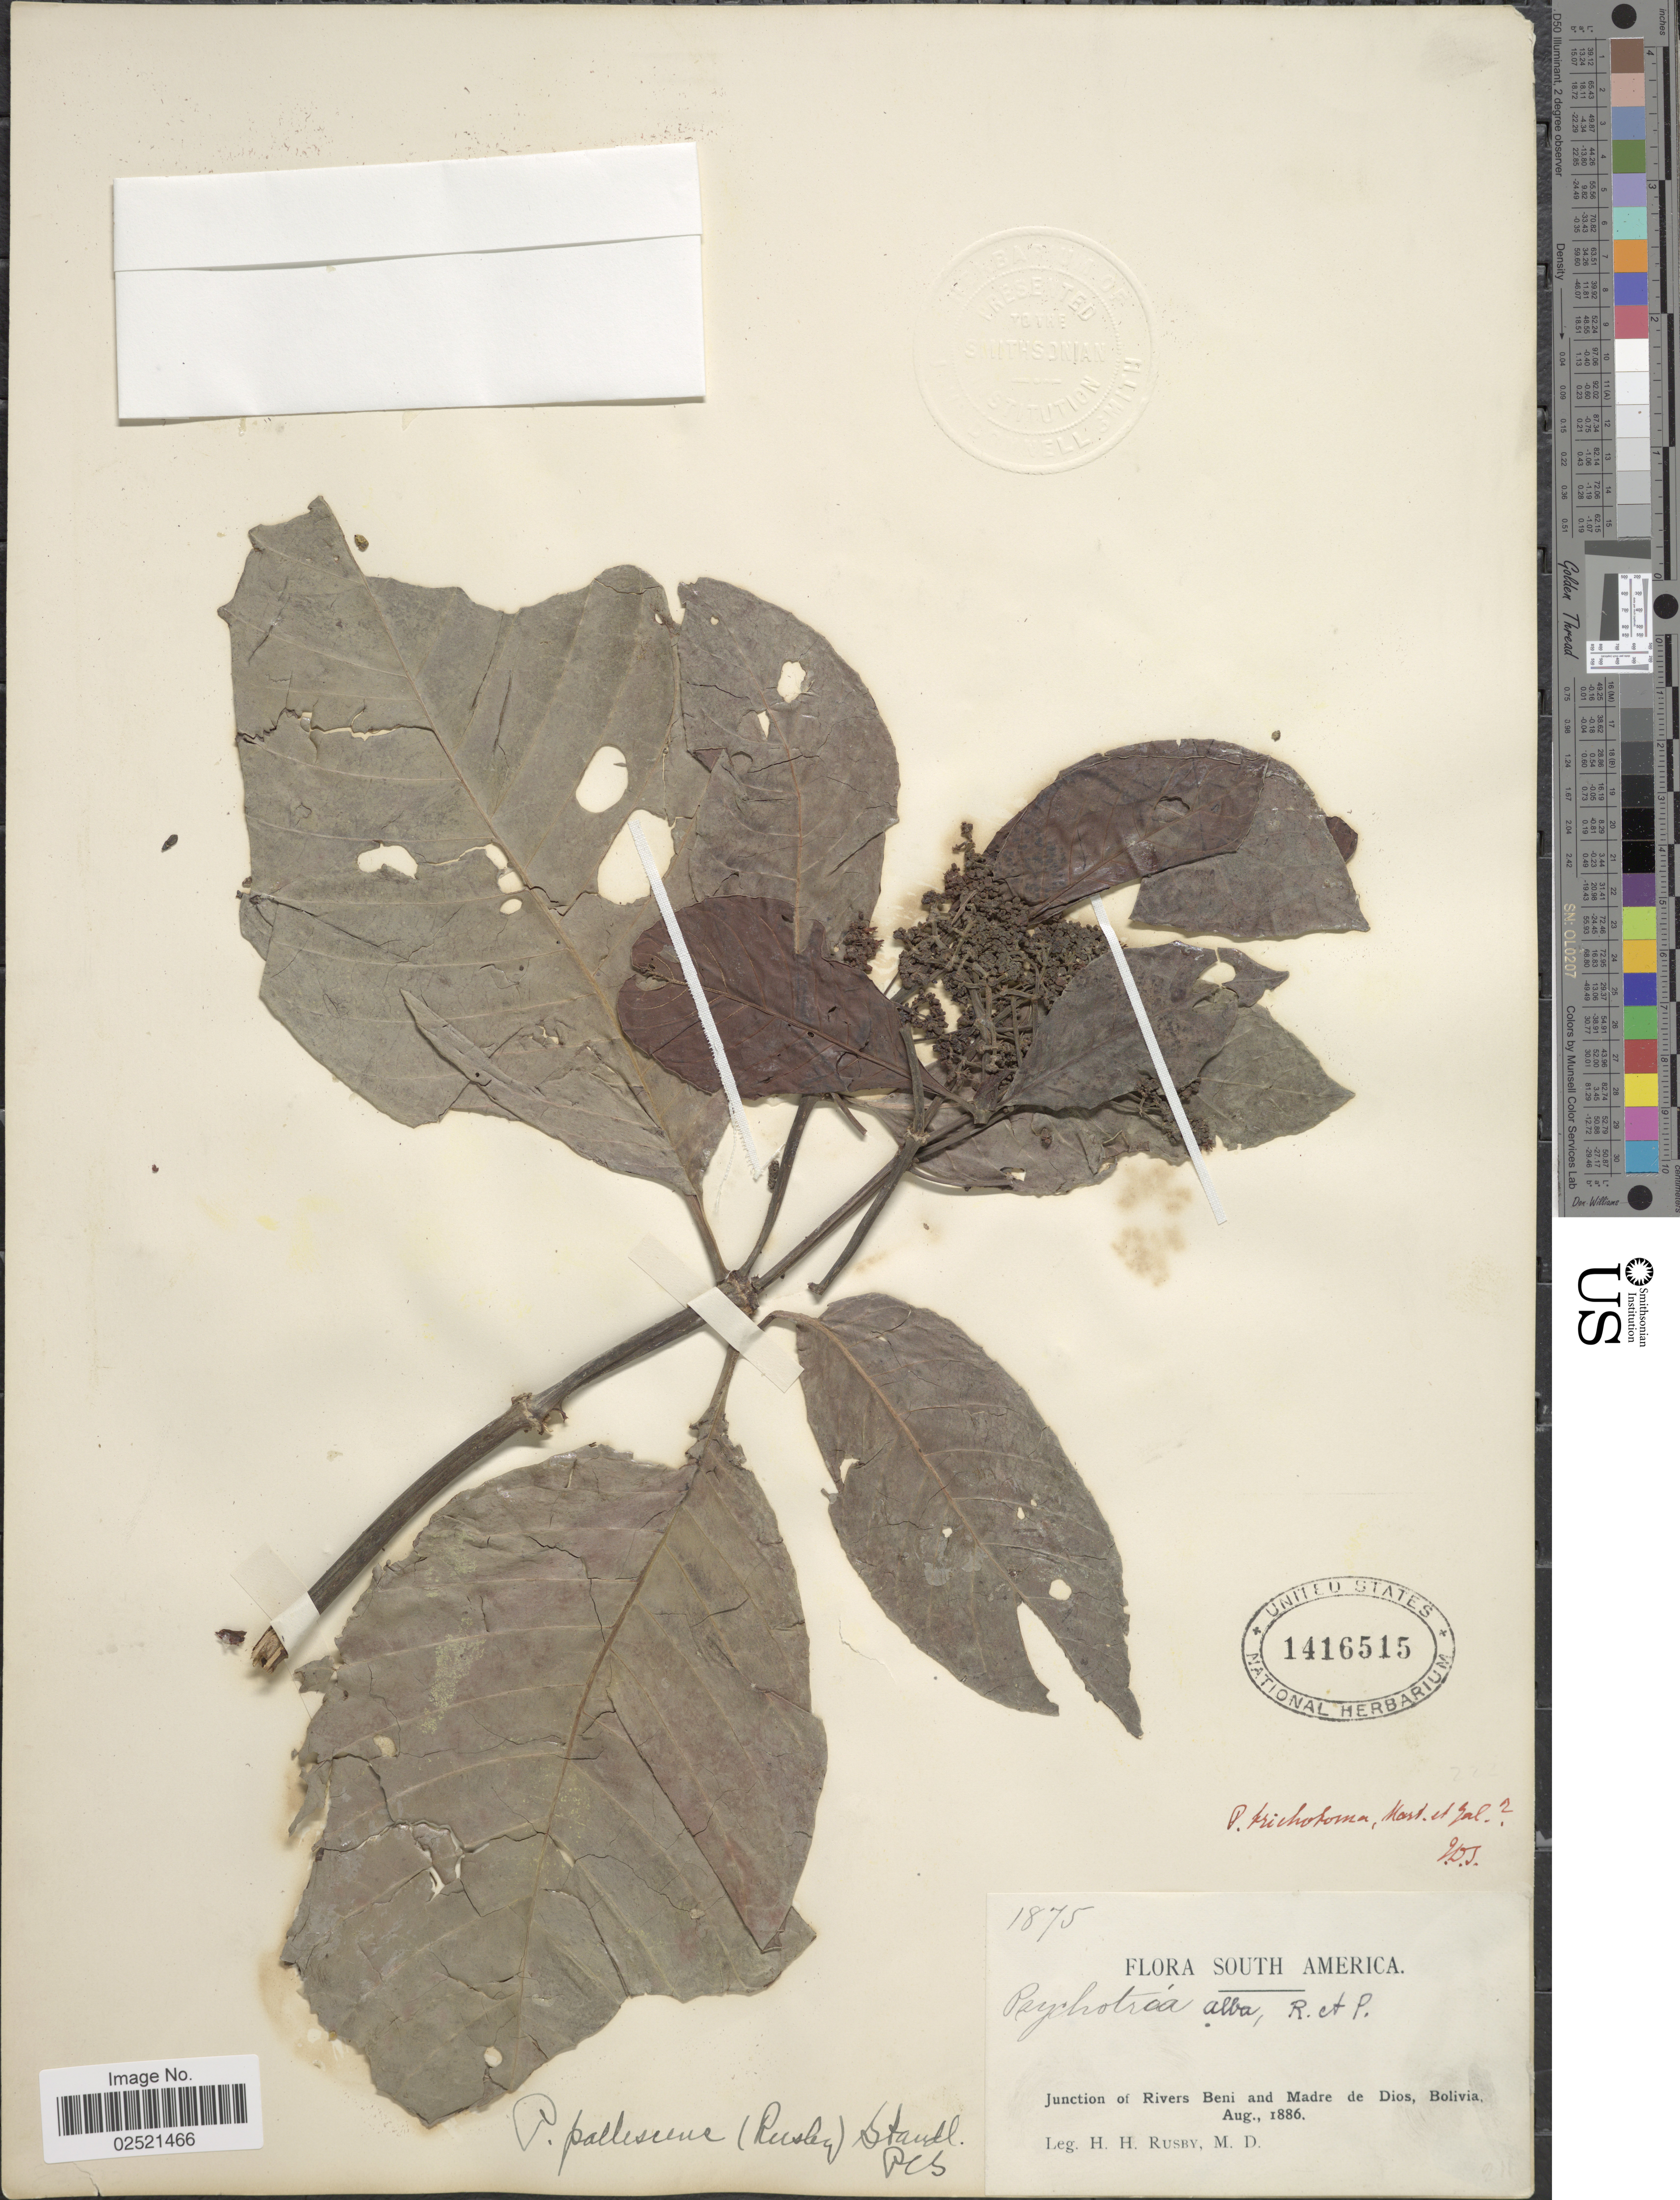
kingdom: Plantae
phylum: Tracheophyta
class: Magnoliopsida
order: Gentianales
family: Rubiaceae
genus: Psychotria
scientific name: Psychotria pallescens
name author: (Rusby) Standl.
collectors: H. H. Rusby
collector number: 1875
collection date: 1886-08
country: Bolivia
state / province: Beni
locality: Junction of Rivers Beni and Madre de Dios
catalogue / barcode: US 1416515